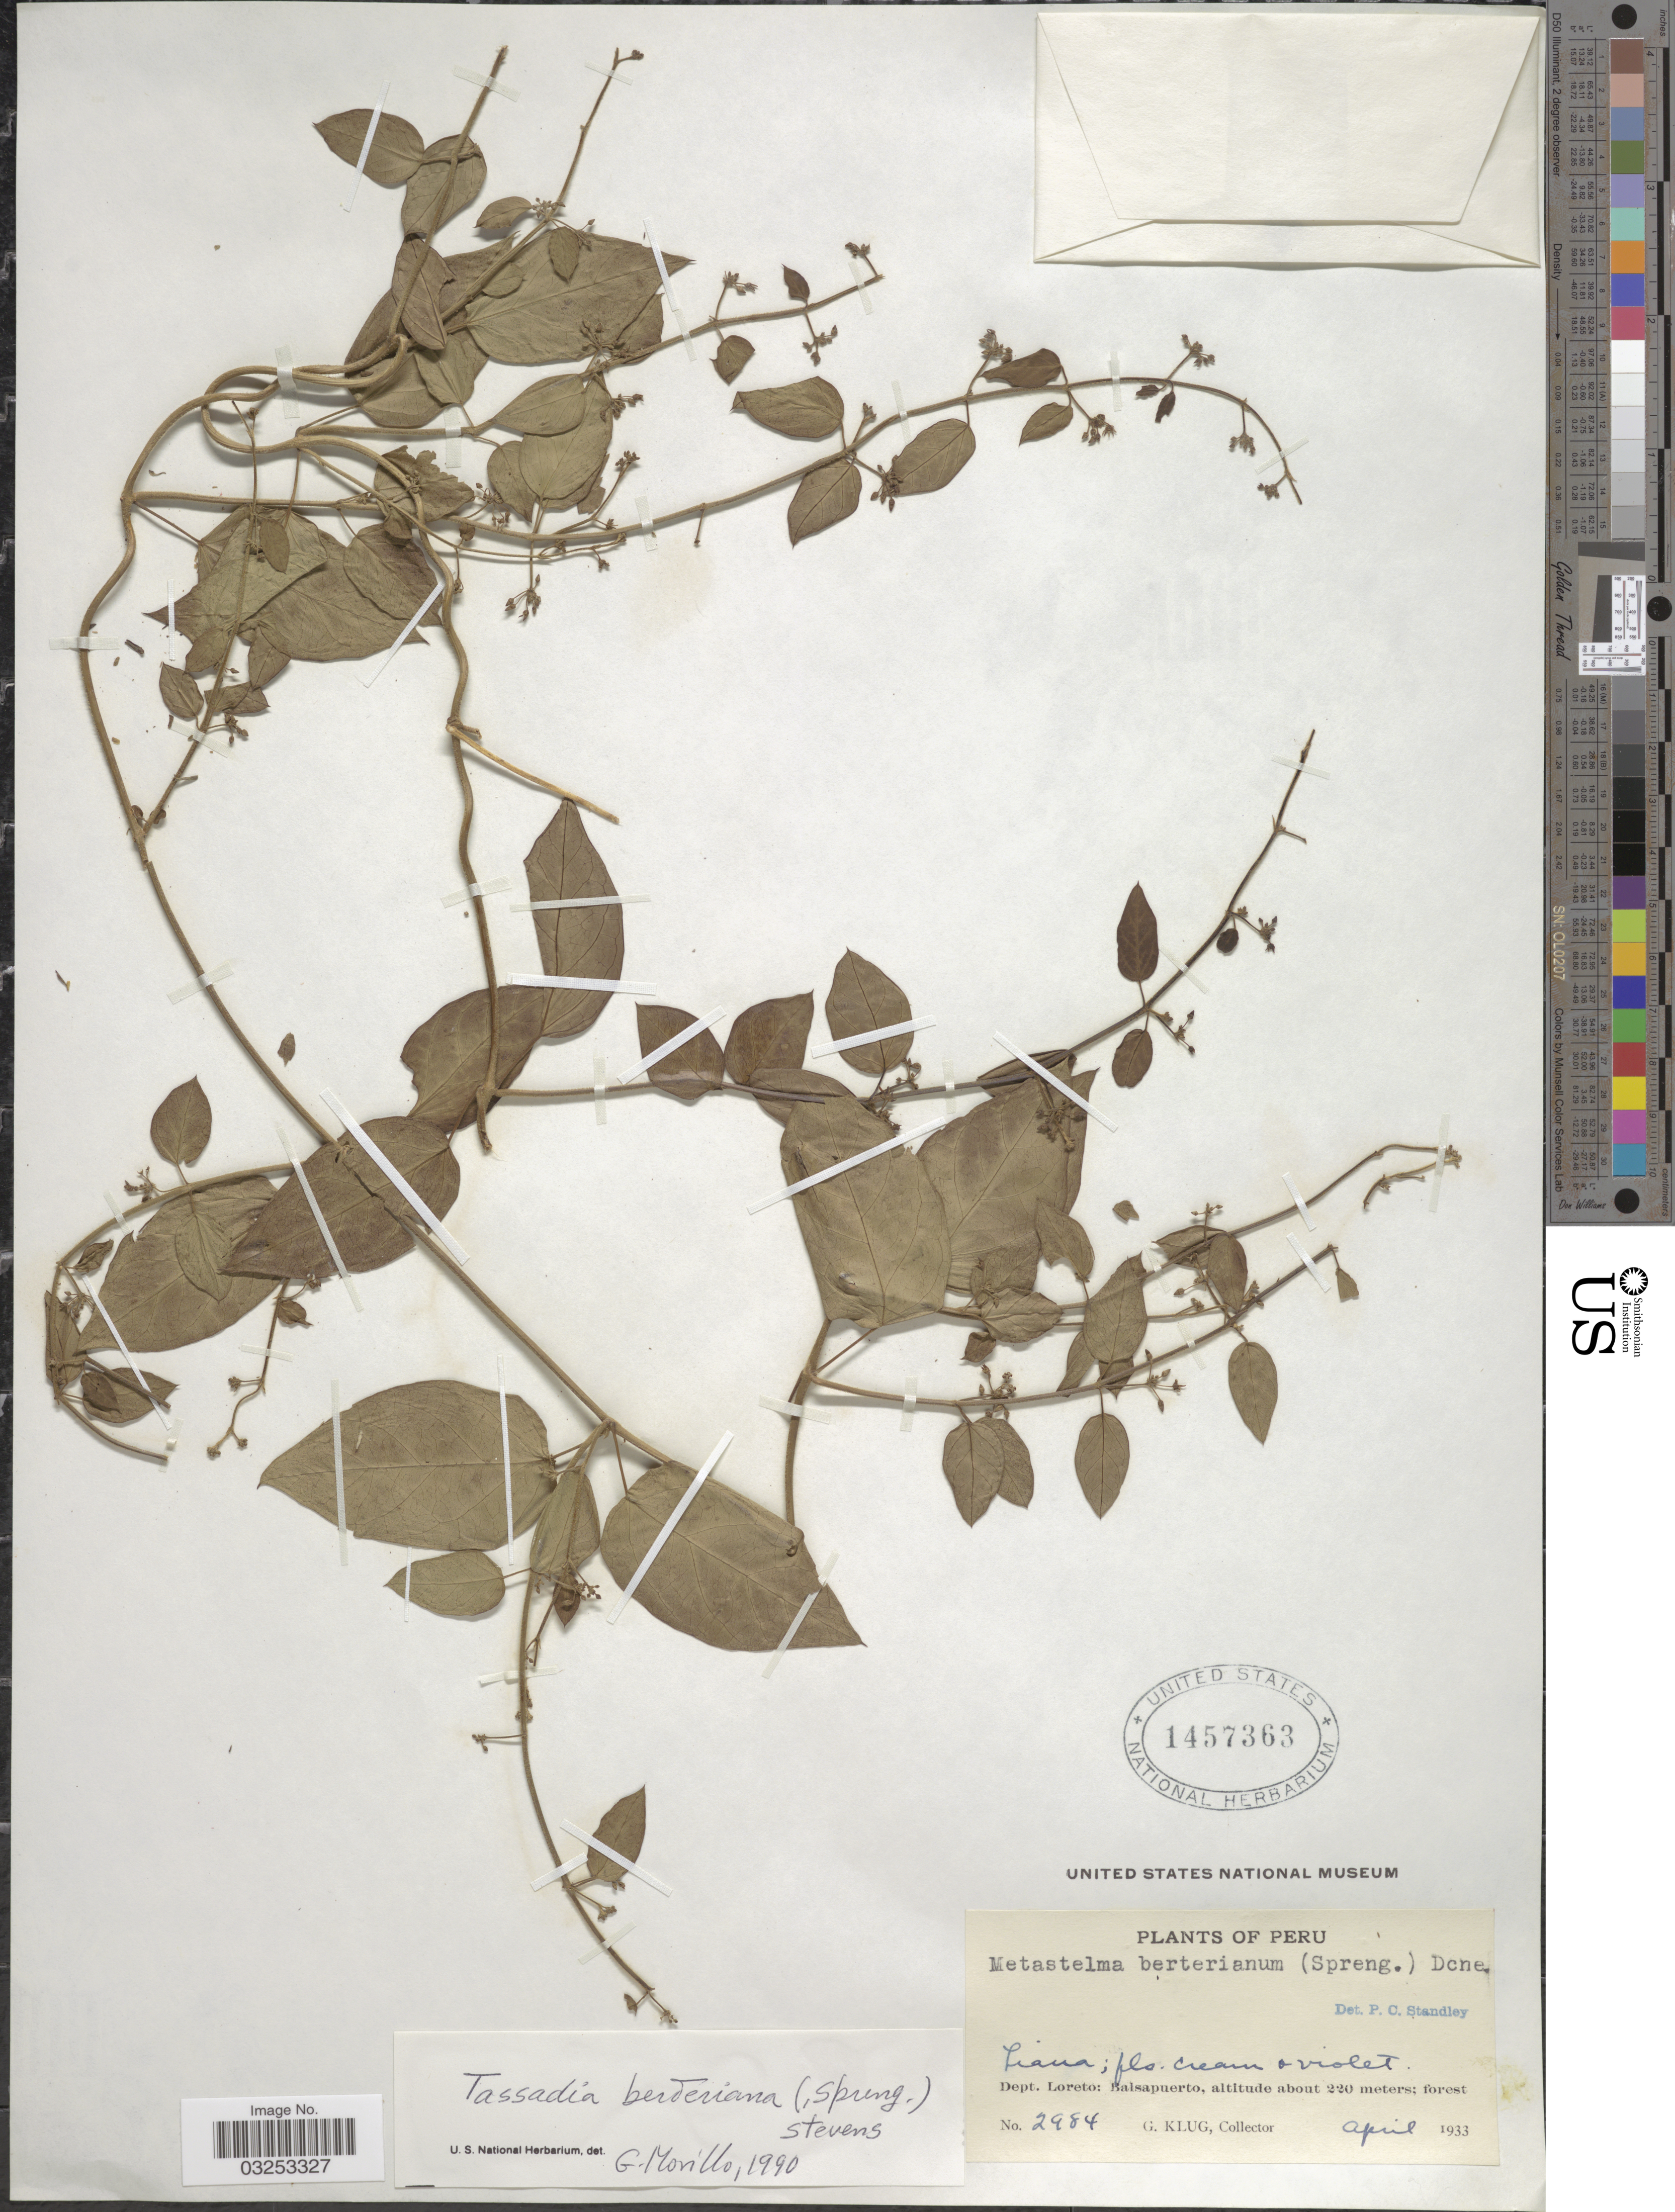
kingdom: Plantae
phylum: Tracheophyta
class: Magnoliopsida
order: Gentianales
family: Apocynaceae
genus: Tassadia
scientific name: Tassadia berteroana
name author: (Spreng.) W.D. Stevens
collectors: G. Klug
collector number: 2984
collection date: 1933-04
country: Peru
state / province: Loreto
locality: Dept. Loreto: Balsapuerto.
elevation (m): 220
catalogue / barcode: US 1457363